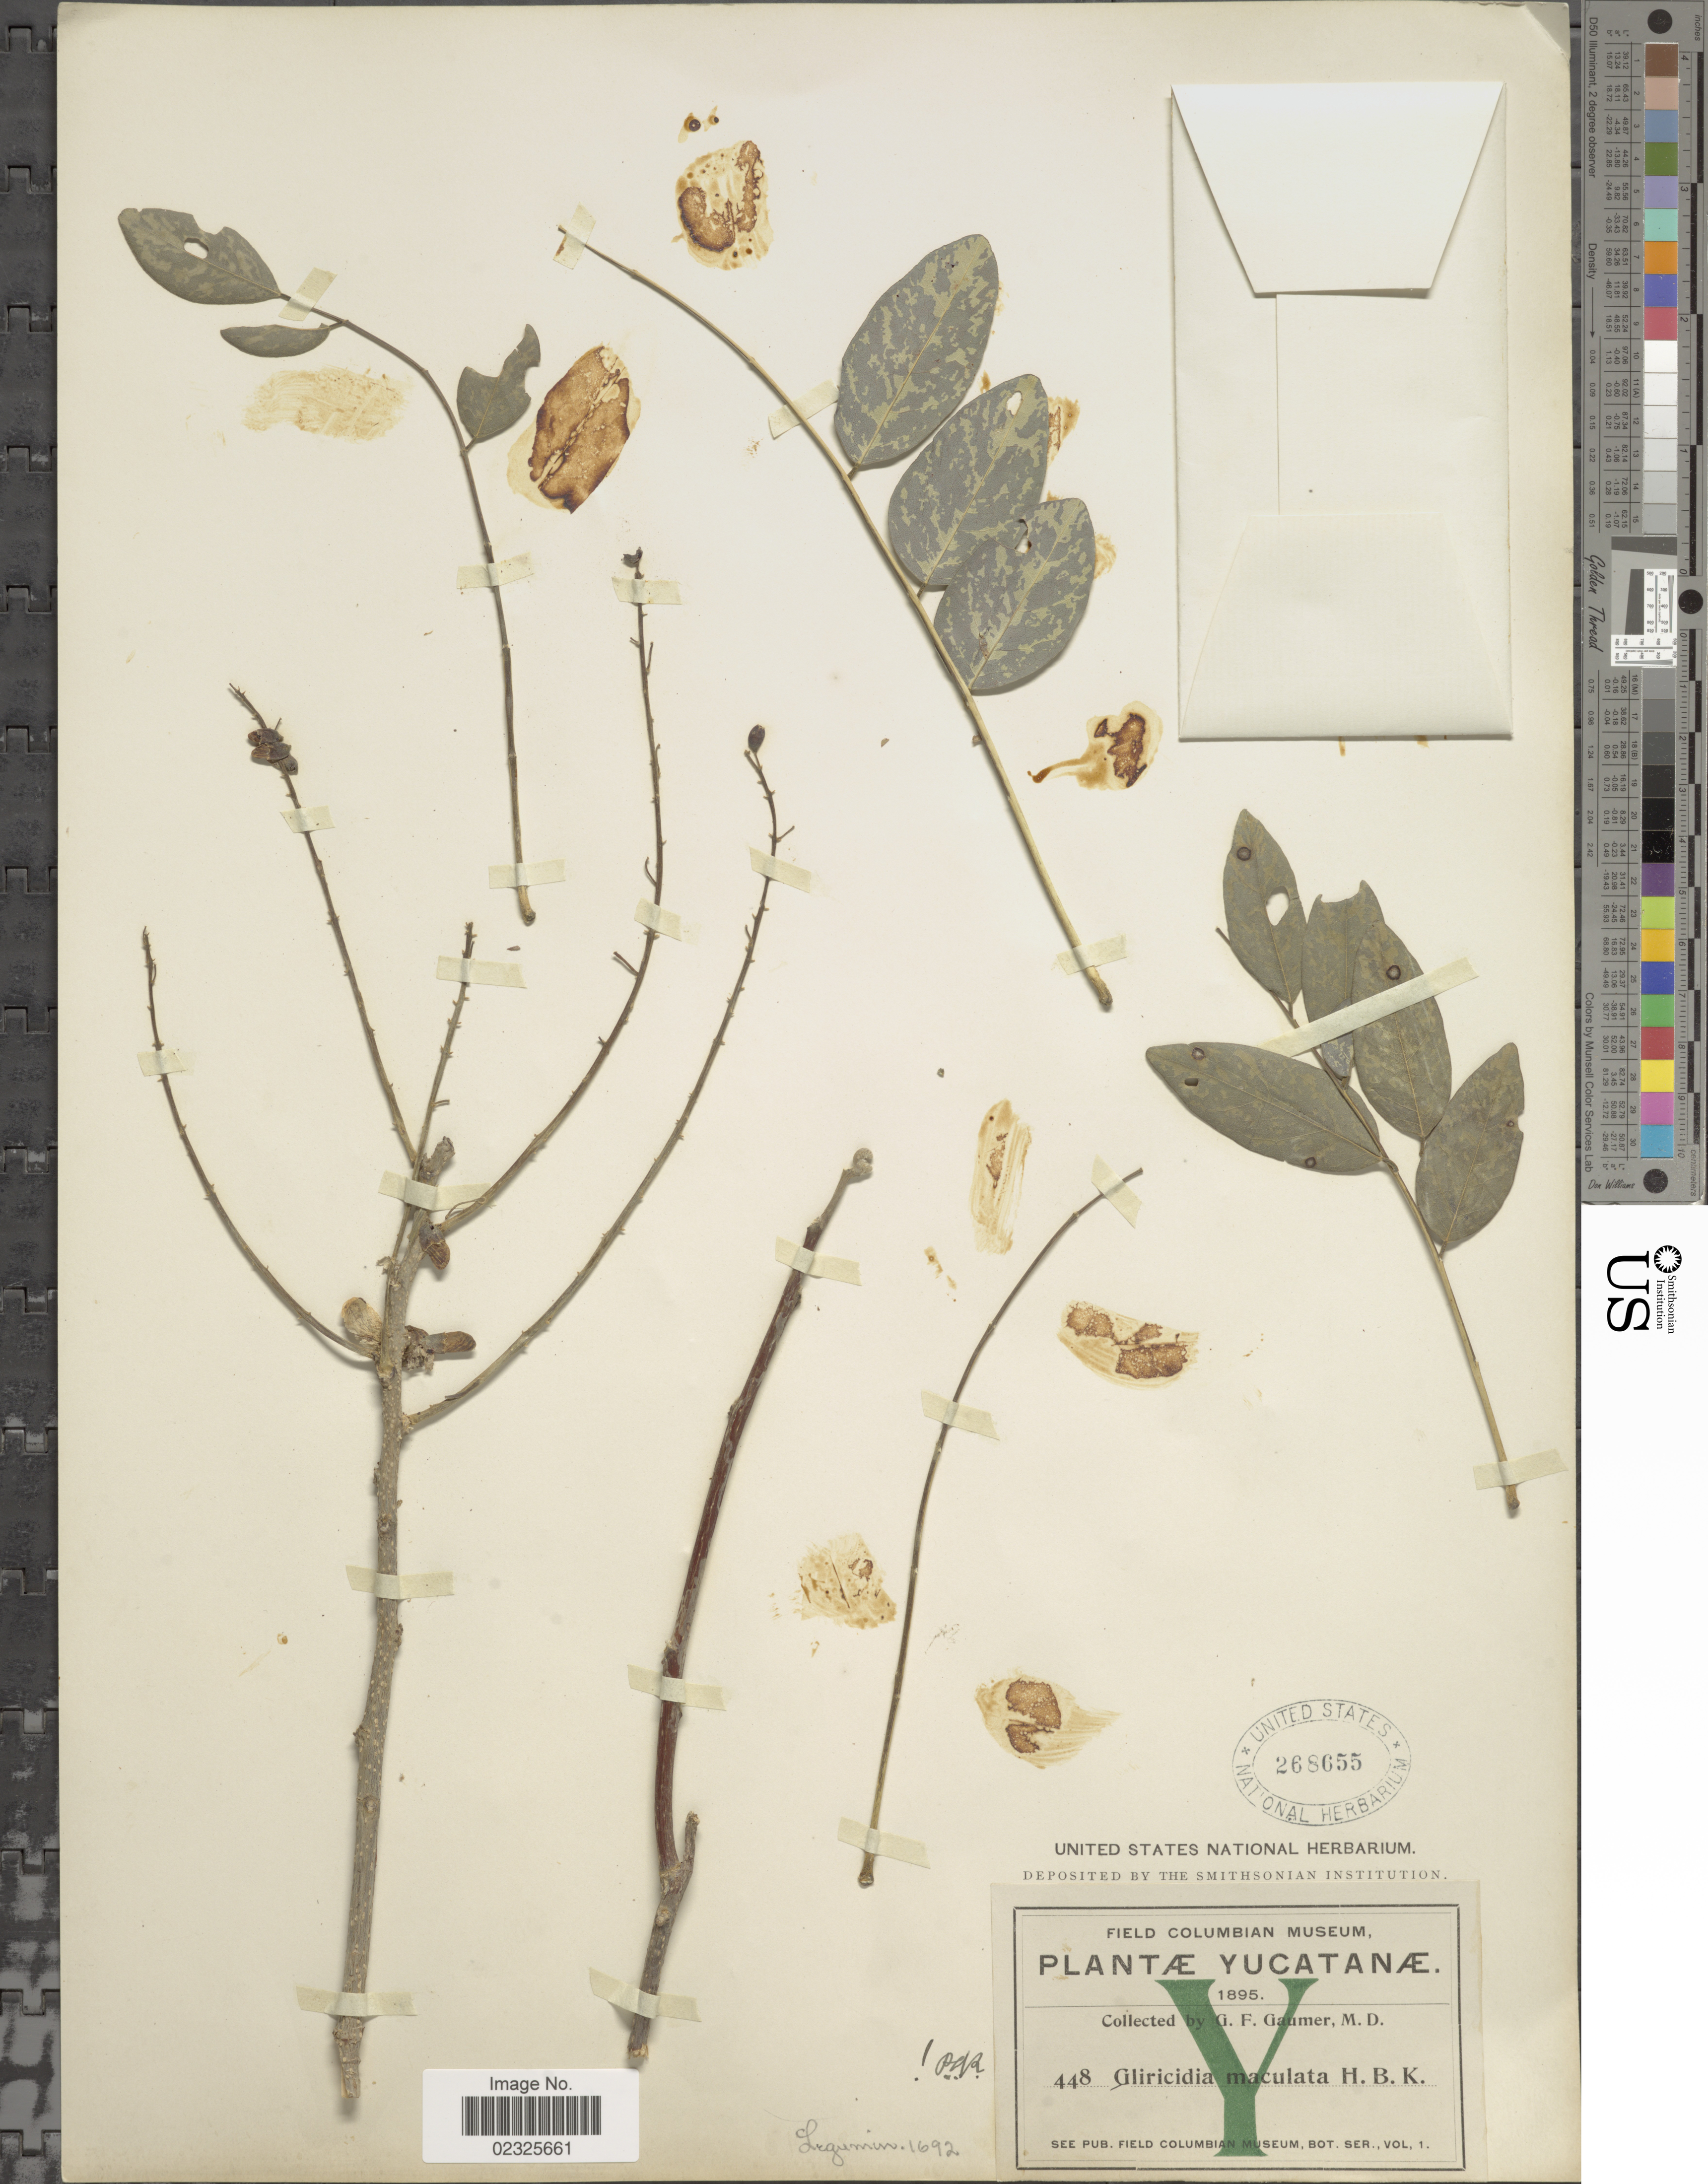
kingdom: Plantae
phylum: Tracheophyta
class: Magnoliopsida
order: Fabales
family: Fabaceae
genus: Gliricidia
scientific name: Gliricidia sepium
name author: (Jacq.) Kunth ex Walp.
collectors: G. F. Gaumer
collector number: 448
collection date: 1895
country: Mexico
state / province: Yucatán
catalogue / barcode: US 268655